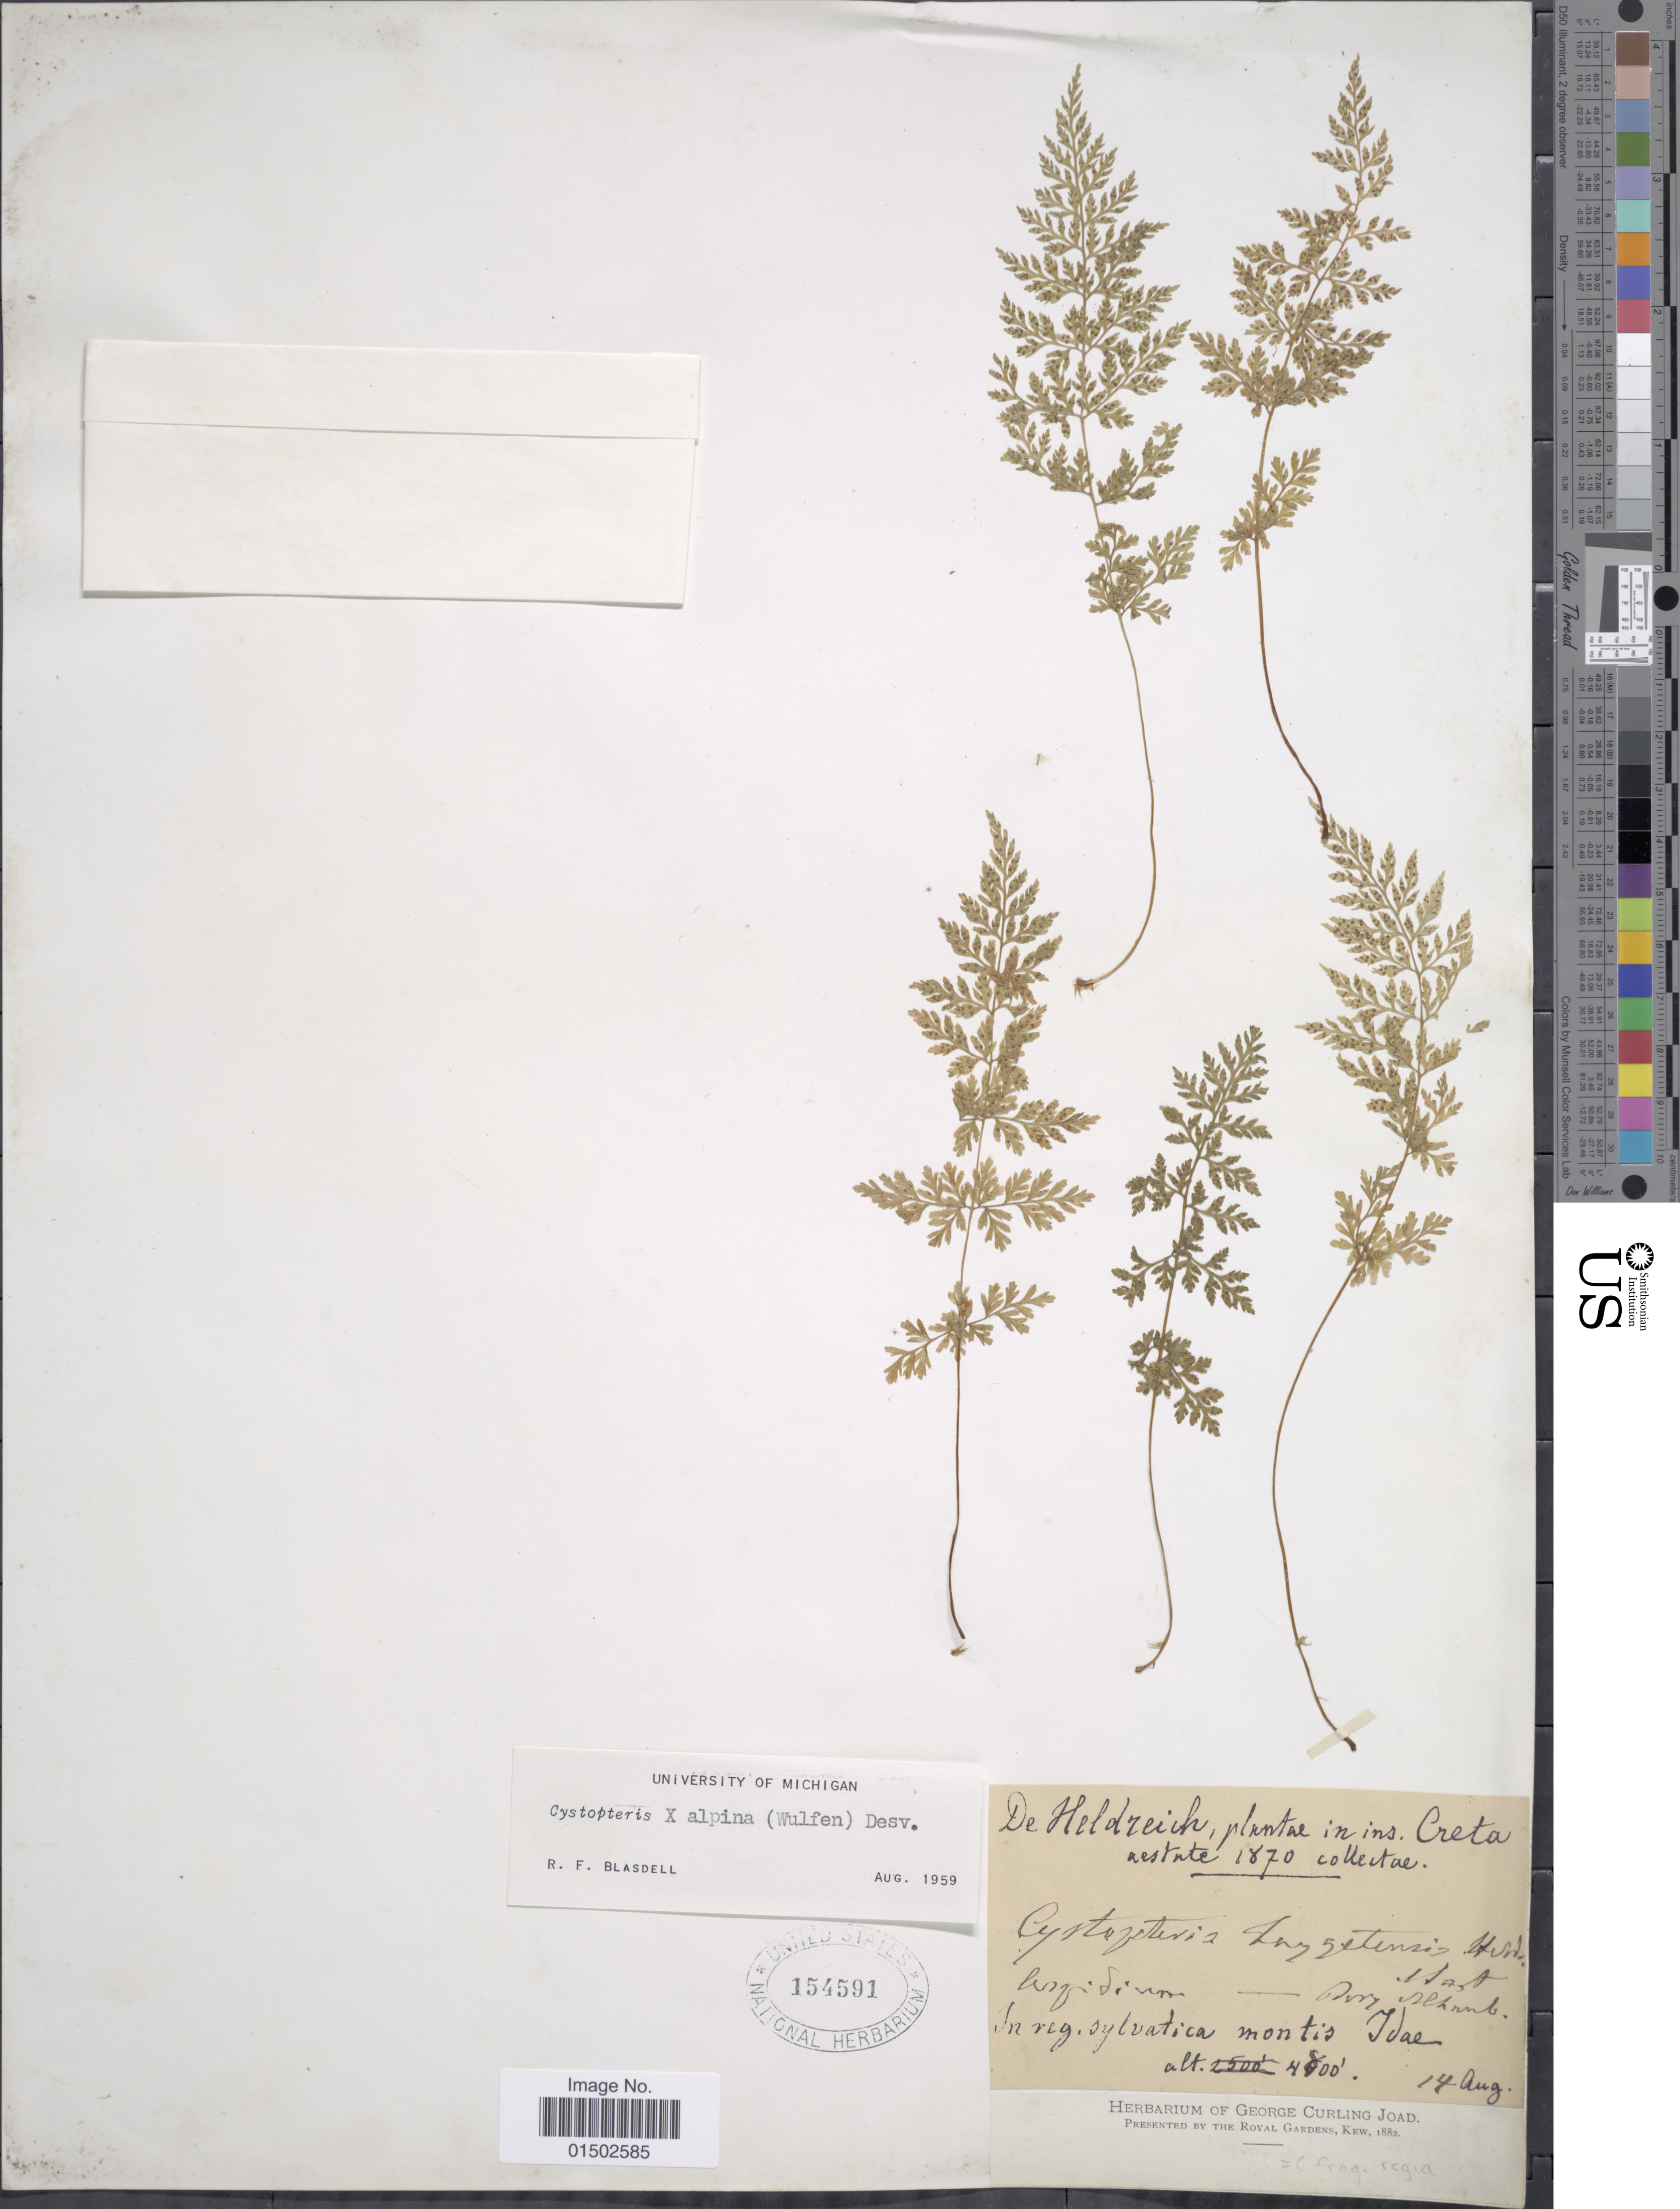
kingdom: Plantae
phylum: Tracheophyta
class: Polypodiopsida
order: Polypodiales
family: Cystopteridaceae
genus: Cystopteris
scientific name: Cystopteris alpina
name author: (Lam.) Desv.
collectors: G. C. Joad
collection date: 1870-08-14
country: Greece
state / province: Crete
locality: In reg. sylvatica montis Idae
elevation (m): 1463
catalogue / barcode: US 154591